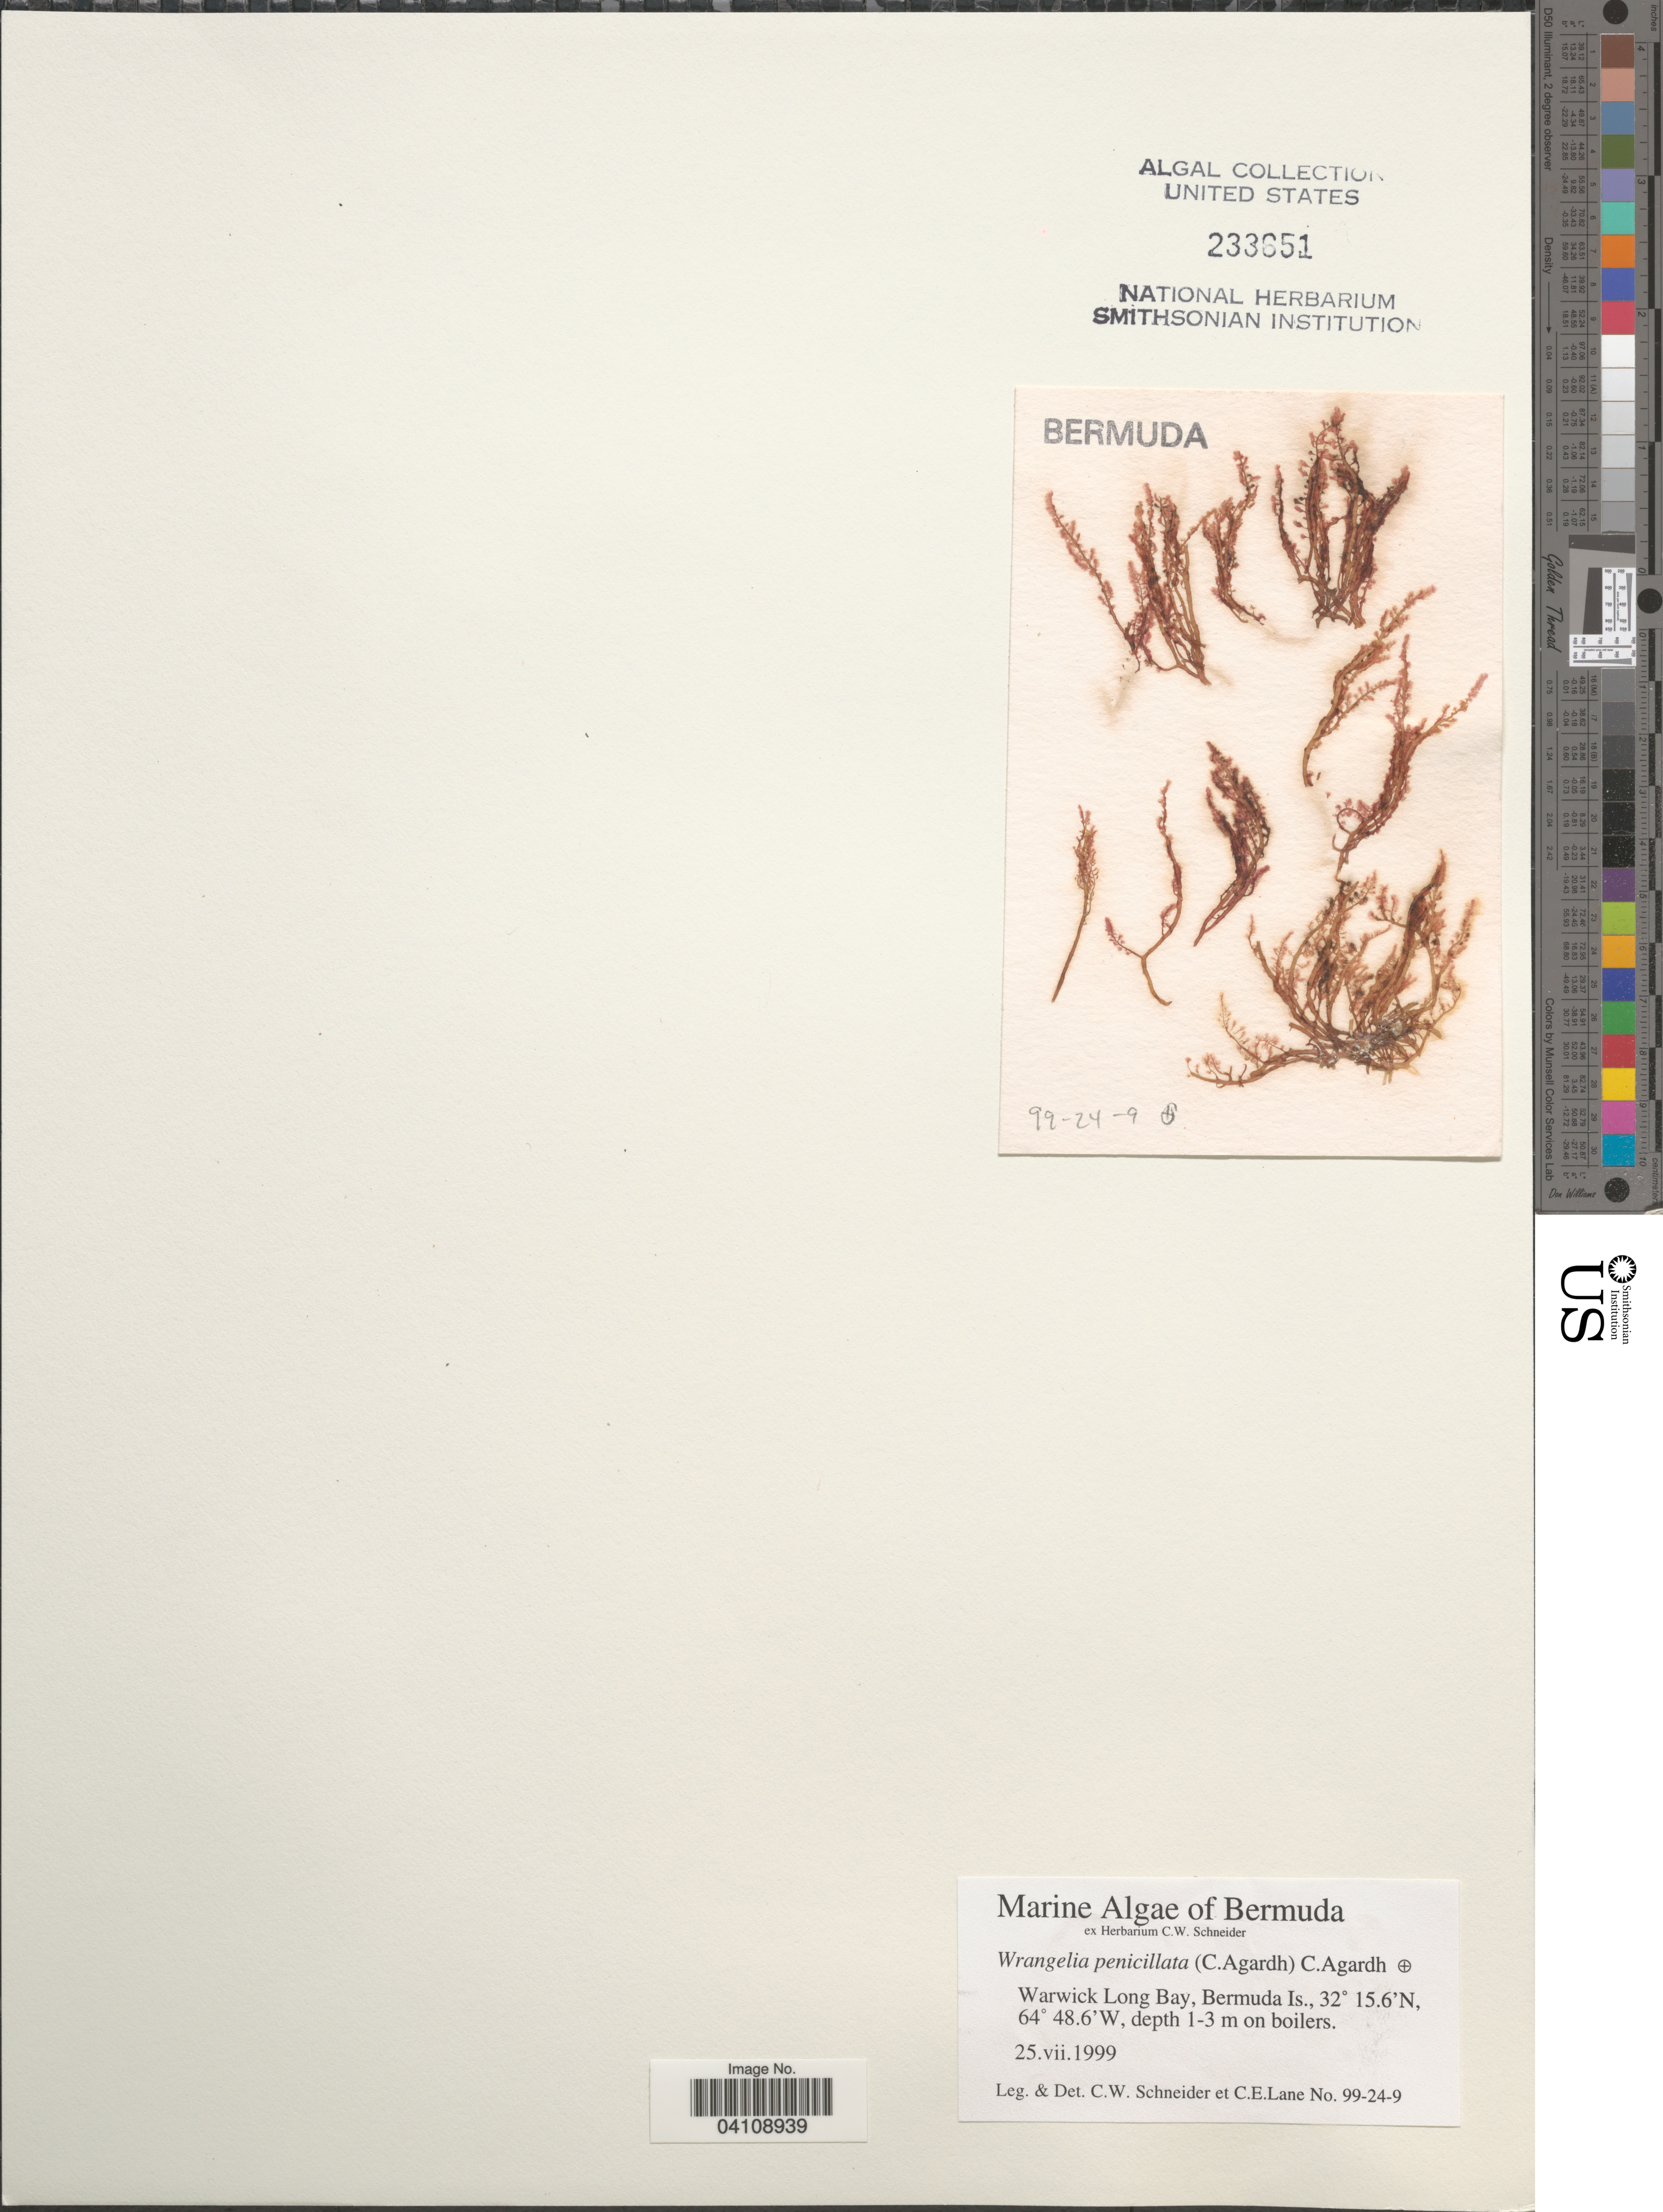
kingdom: Plantae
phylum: Rhodophyta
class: Florideophyceae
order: Ceramiales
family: Wrangeliaceae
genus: Wrangelia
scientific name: Wrangelia penicillata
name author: (C. Agardh) C. Agardh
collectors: C. W.Schneider & C. E. Lane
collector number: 99-24-9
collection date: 1999-07-25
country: Bermuda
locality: Warwick Long Bay, Bermuda Is.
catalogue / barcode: US 233651